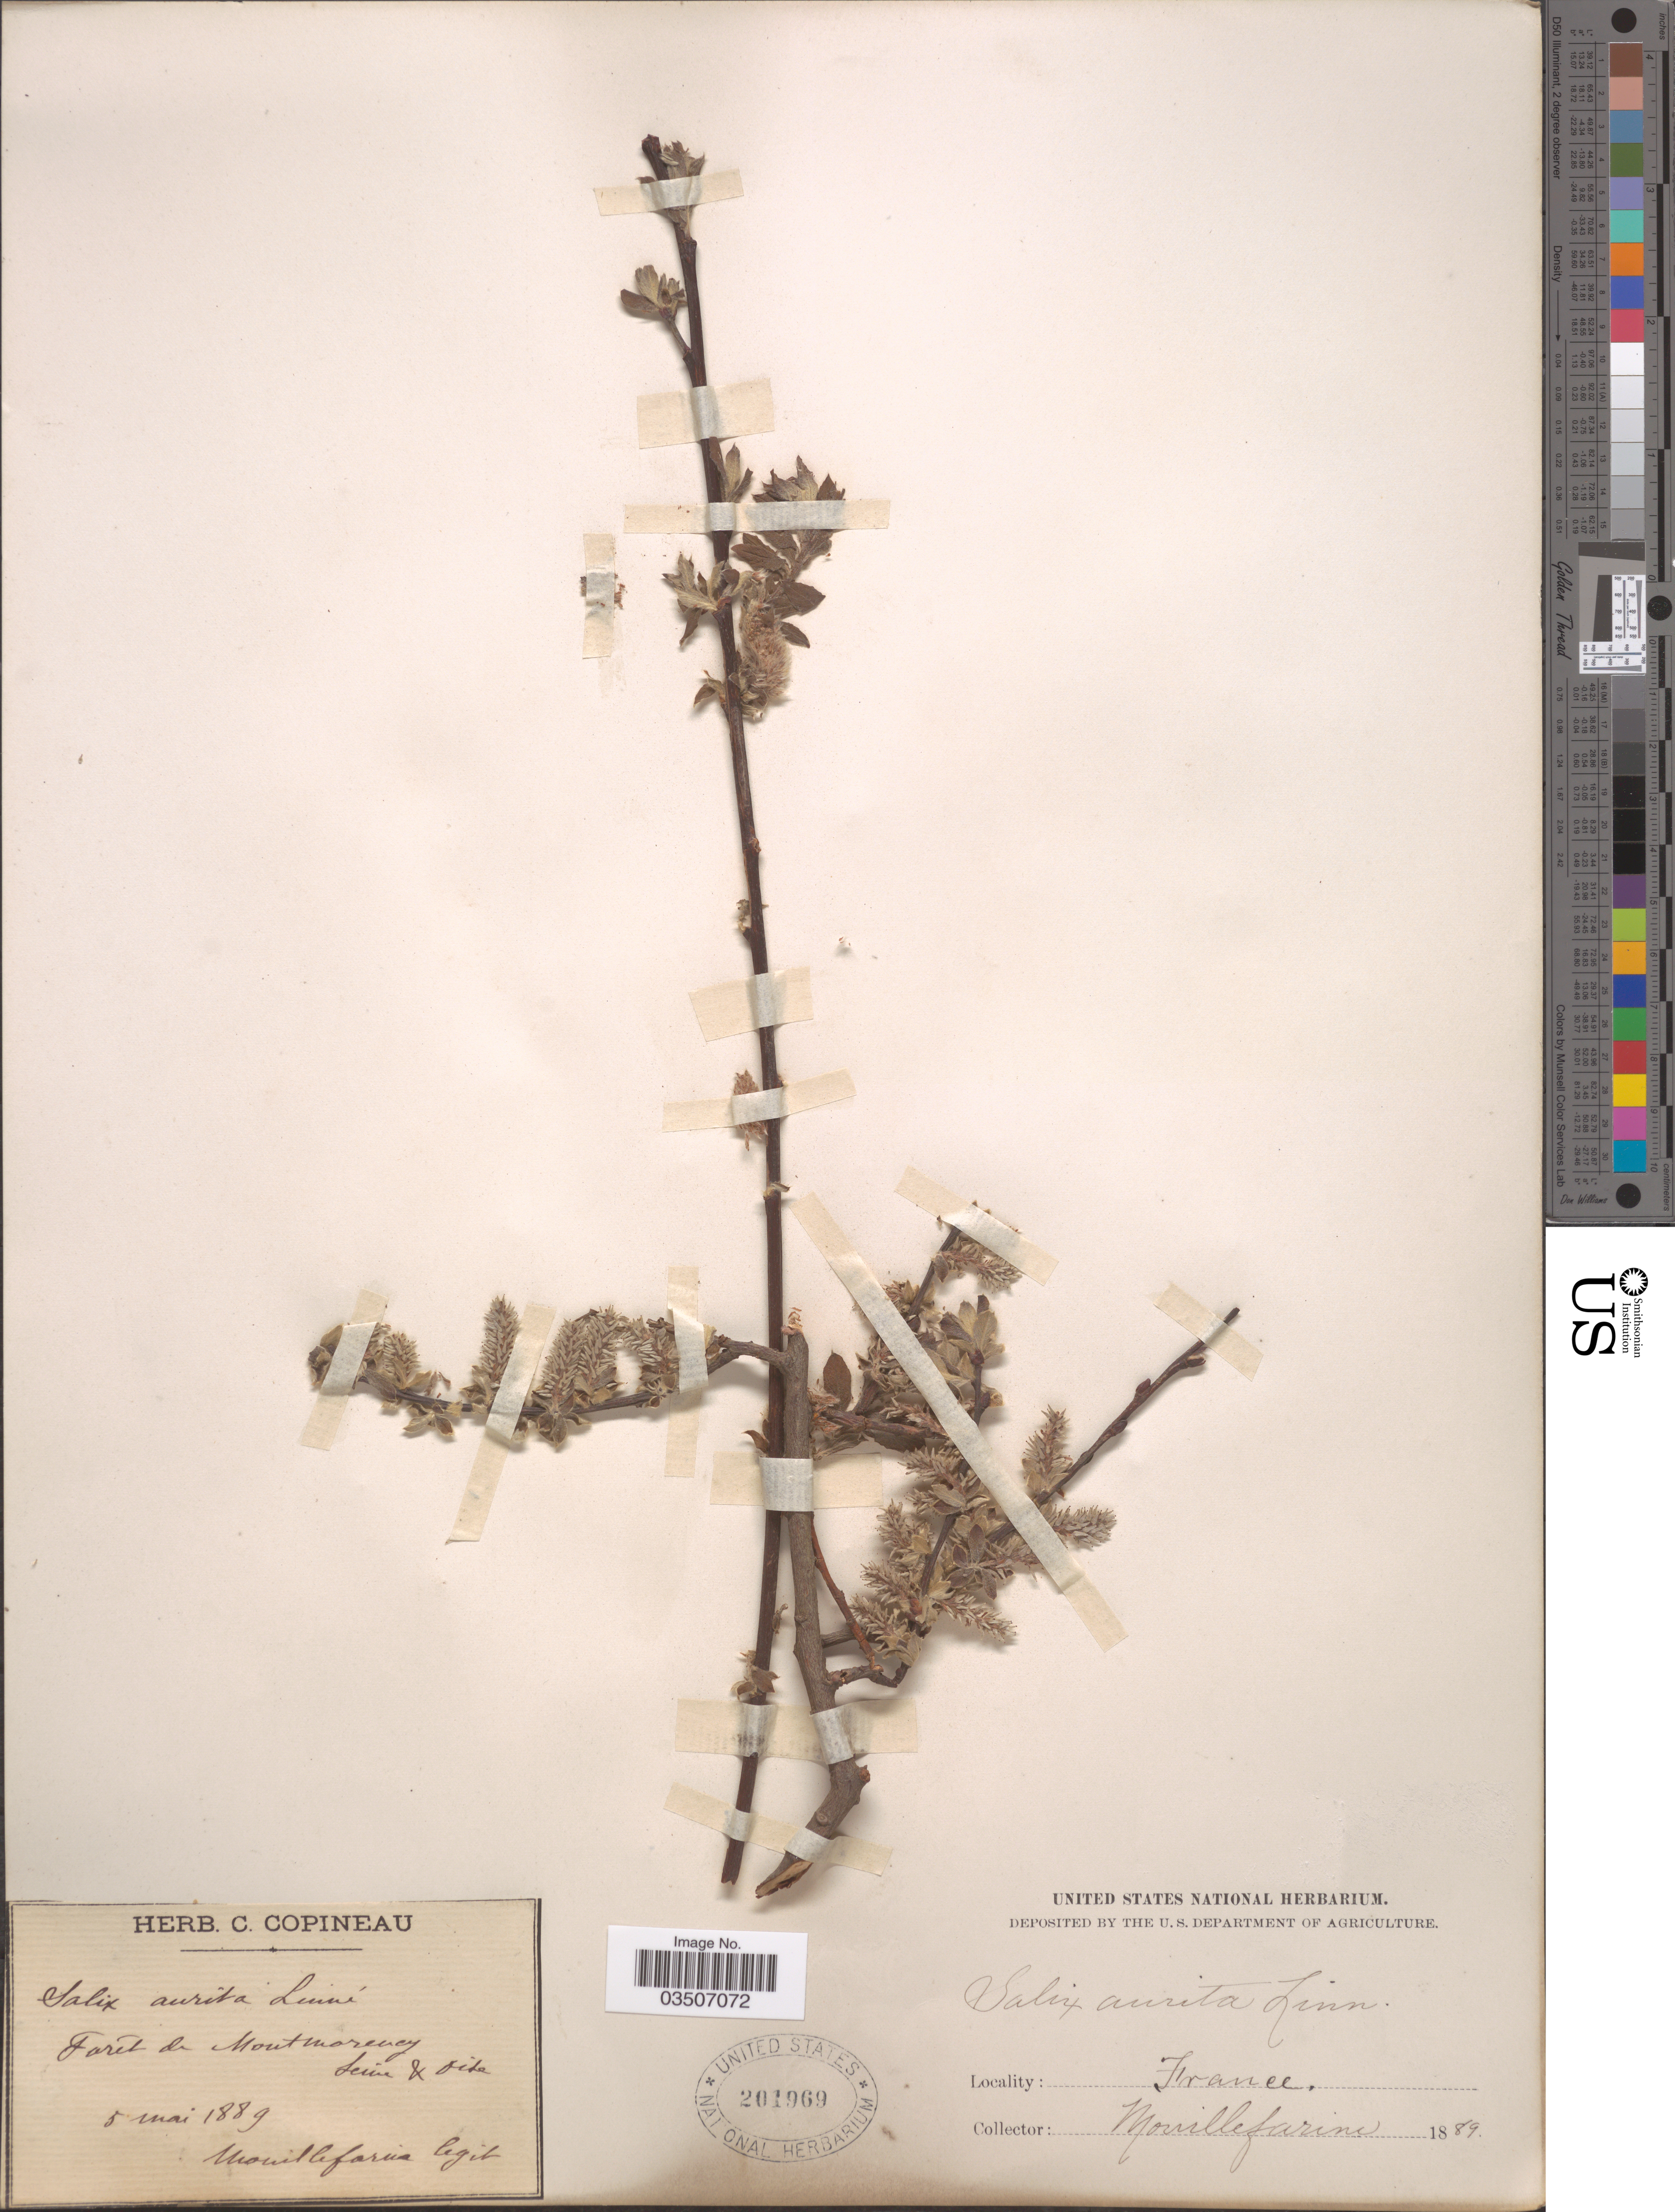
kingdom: Plantae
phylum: Tracheophyta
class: Magnoliopsida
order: Malpighiales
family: Salicaceae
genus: Salix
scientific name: Salix aurita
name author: L.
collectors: A. Mouillefarine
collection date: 1889-05-05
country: France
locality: Forêt de Montmorency, Seine & Oise.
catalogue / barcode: US 201969